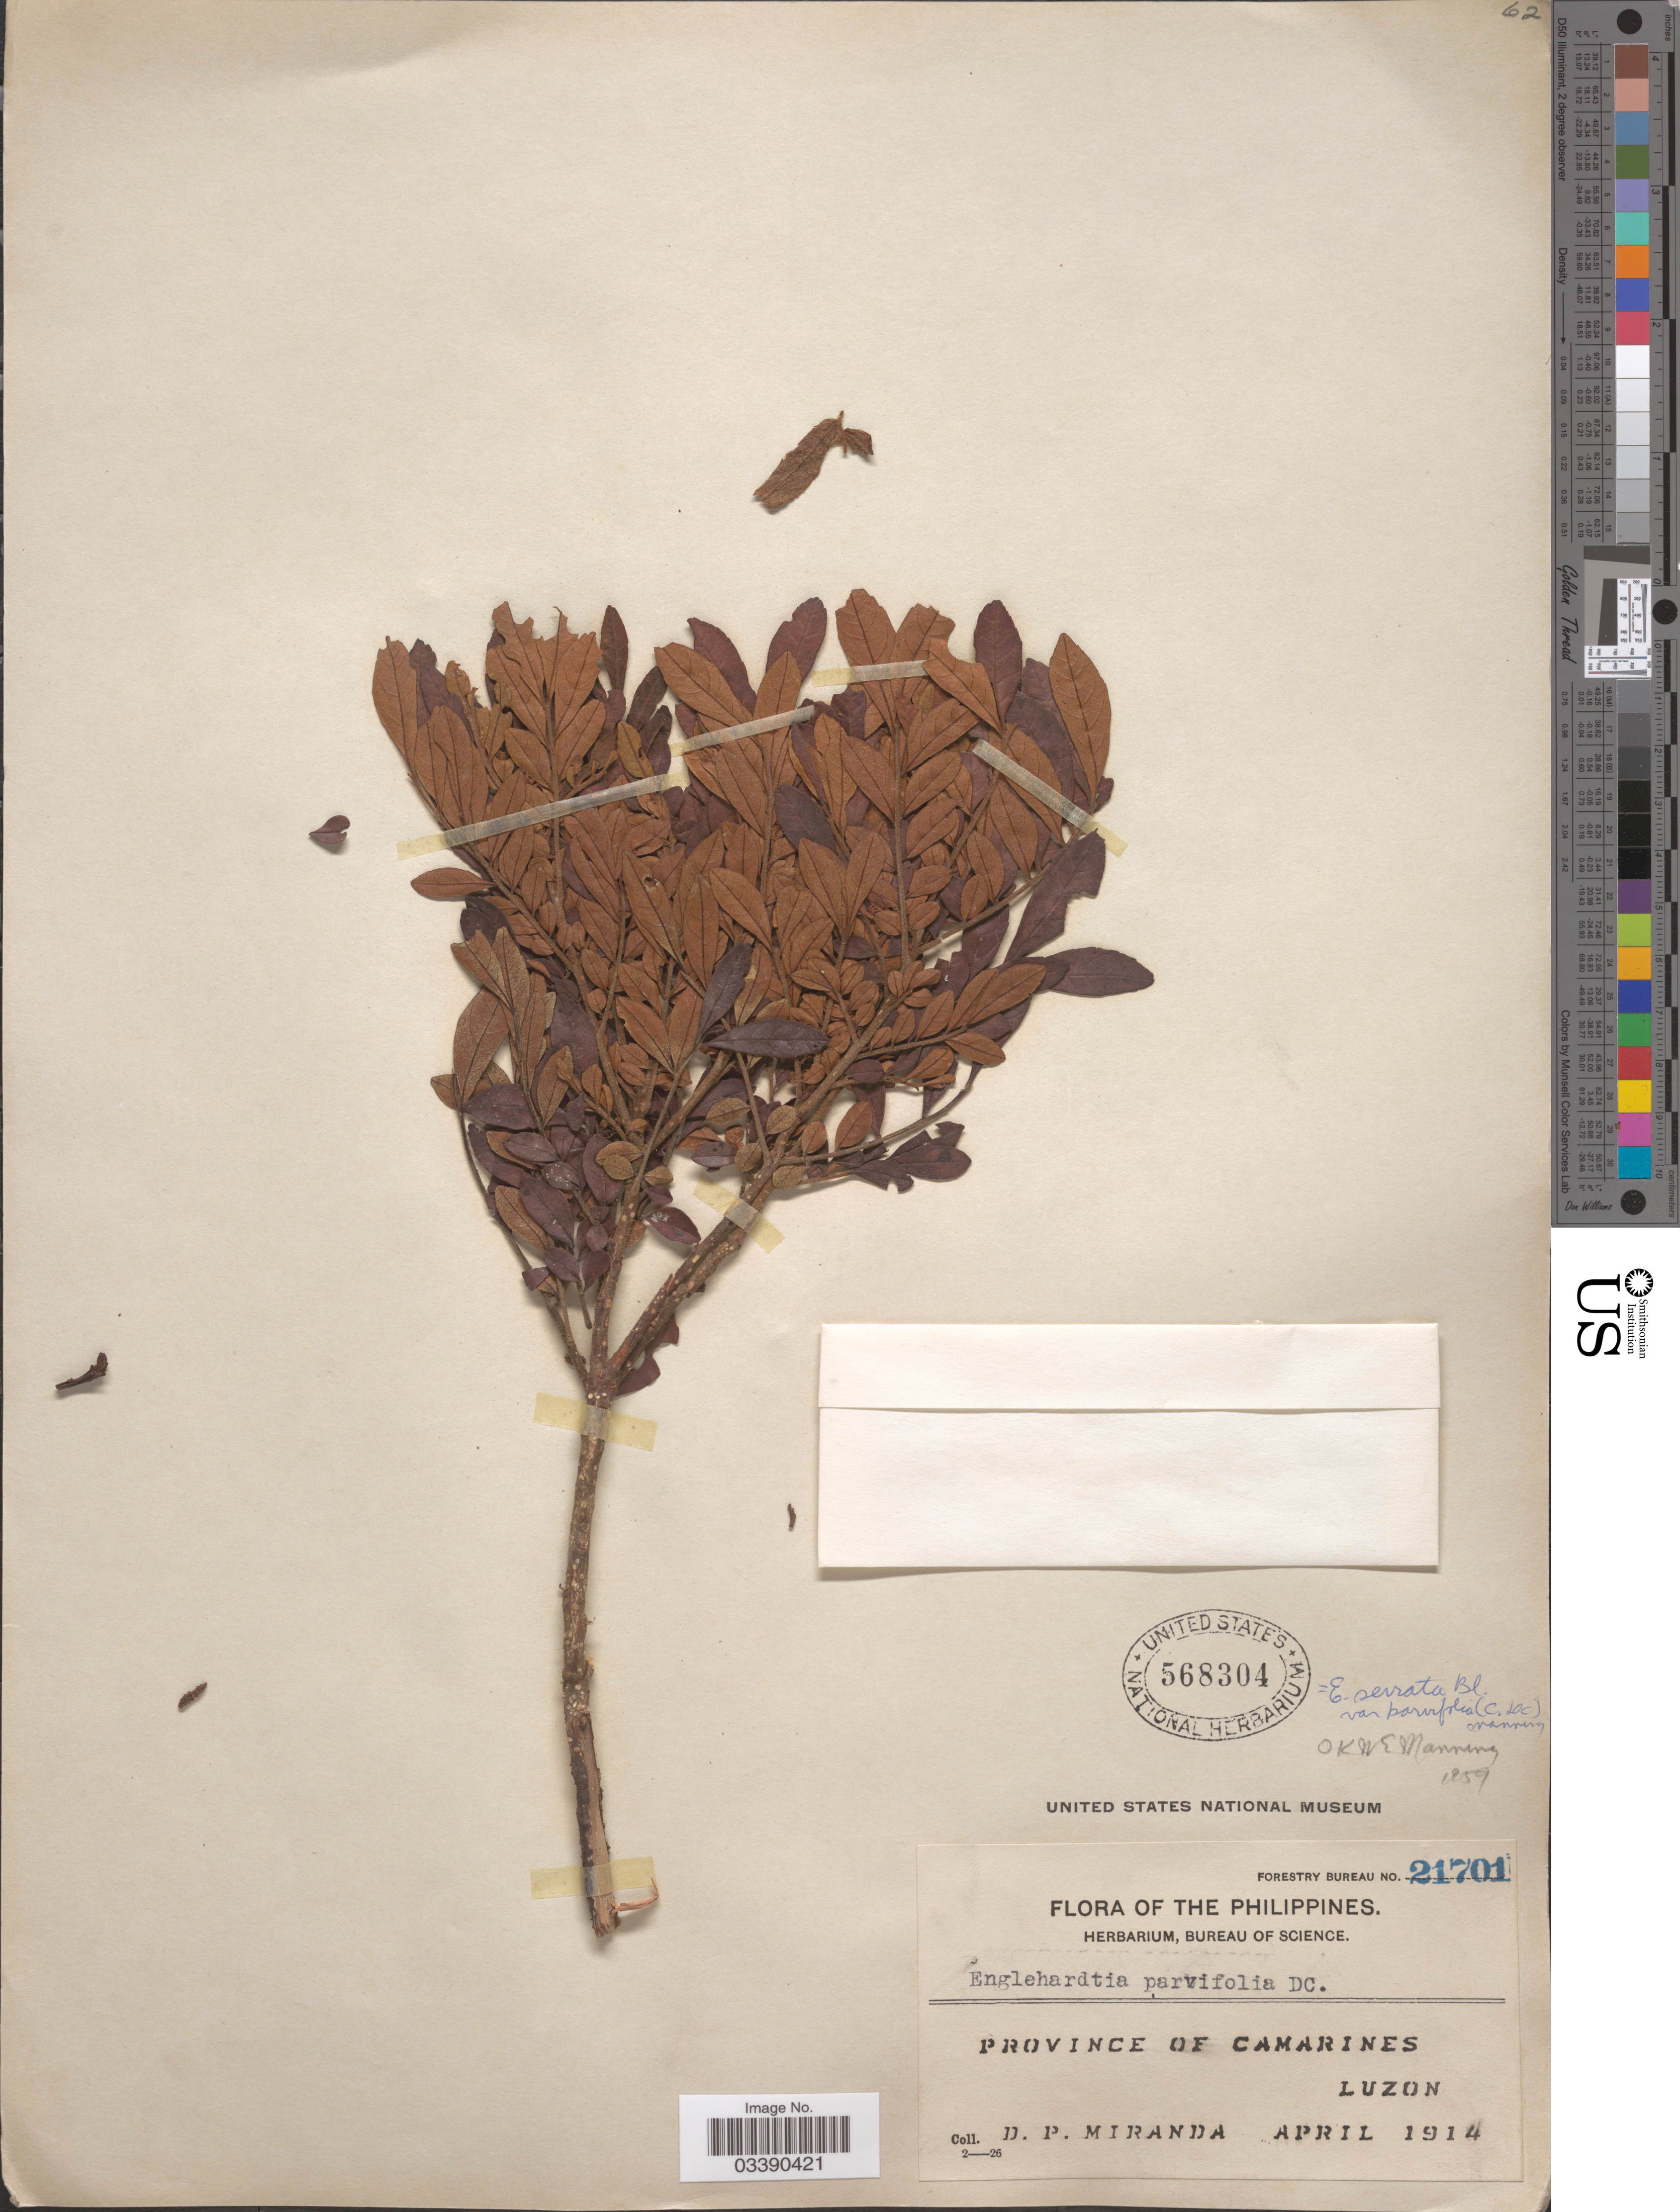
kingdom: Plantae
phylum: Tracheophyta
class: Magnoliopsida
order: Fagales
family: Juglandaceae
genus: Engelhardia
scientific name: Engelhardia serrata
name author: Blume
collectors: D. P. Miranda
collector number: Forestry Bureau 21701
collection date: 1914-04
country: Philippines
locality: Province of Camarines. Luzon.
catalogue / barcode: US 568304